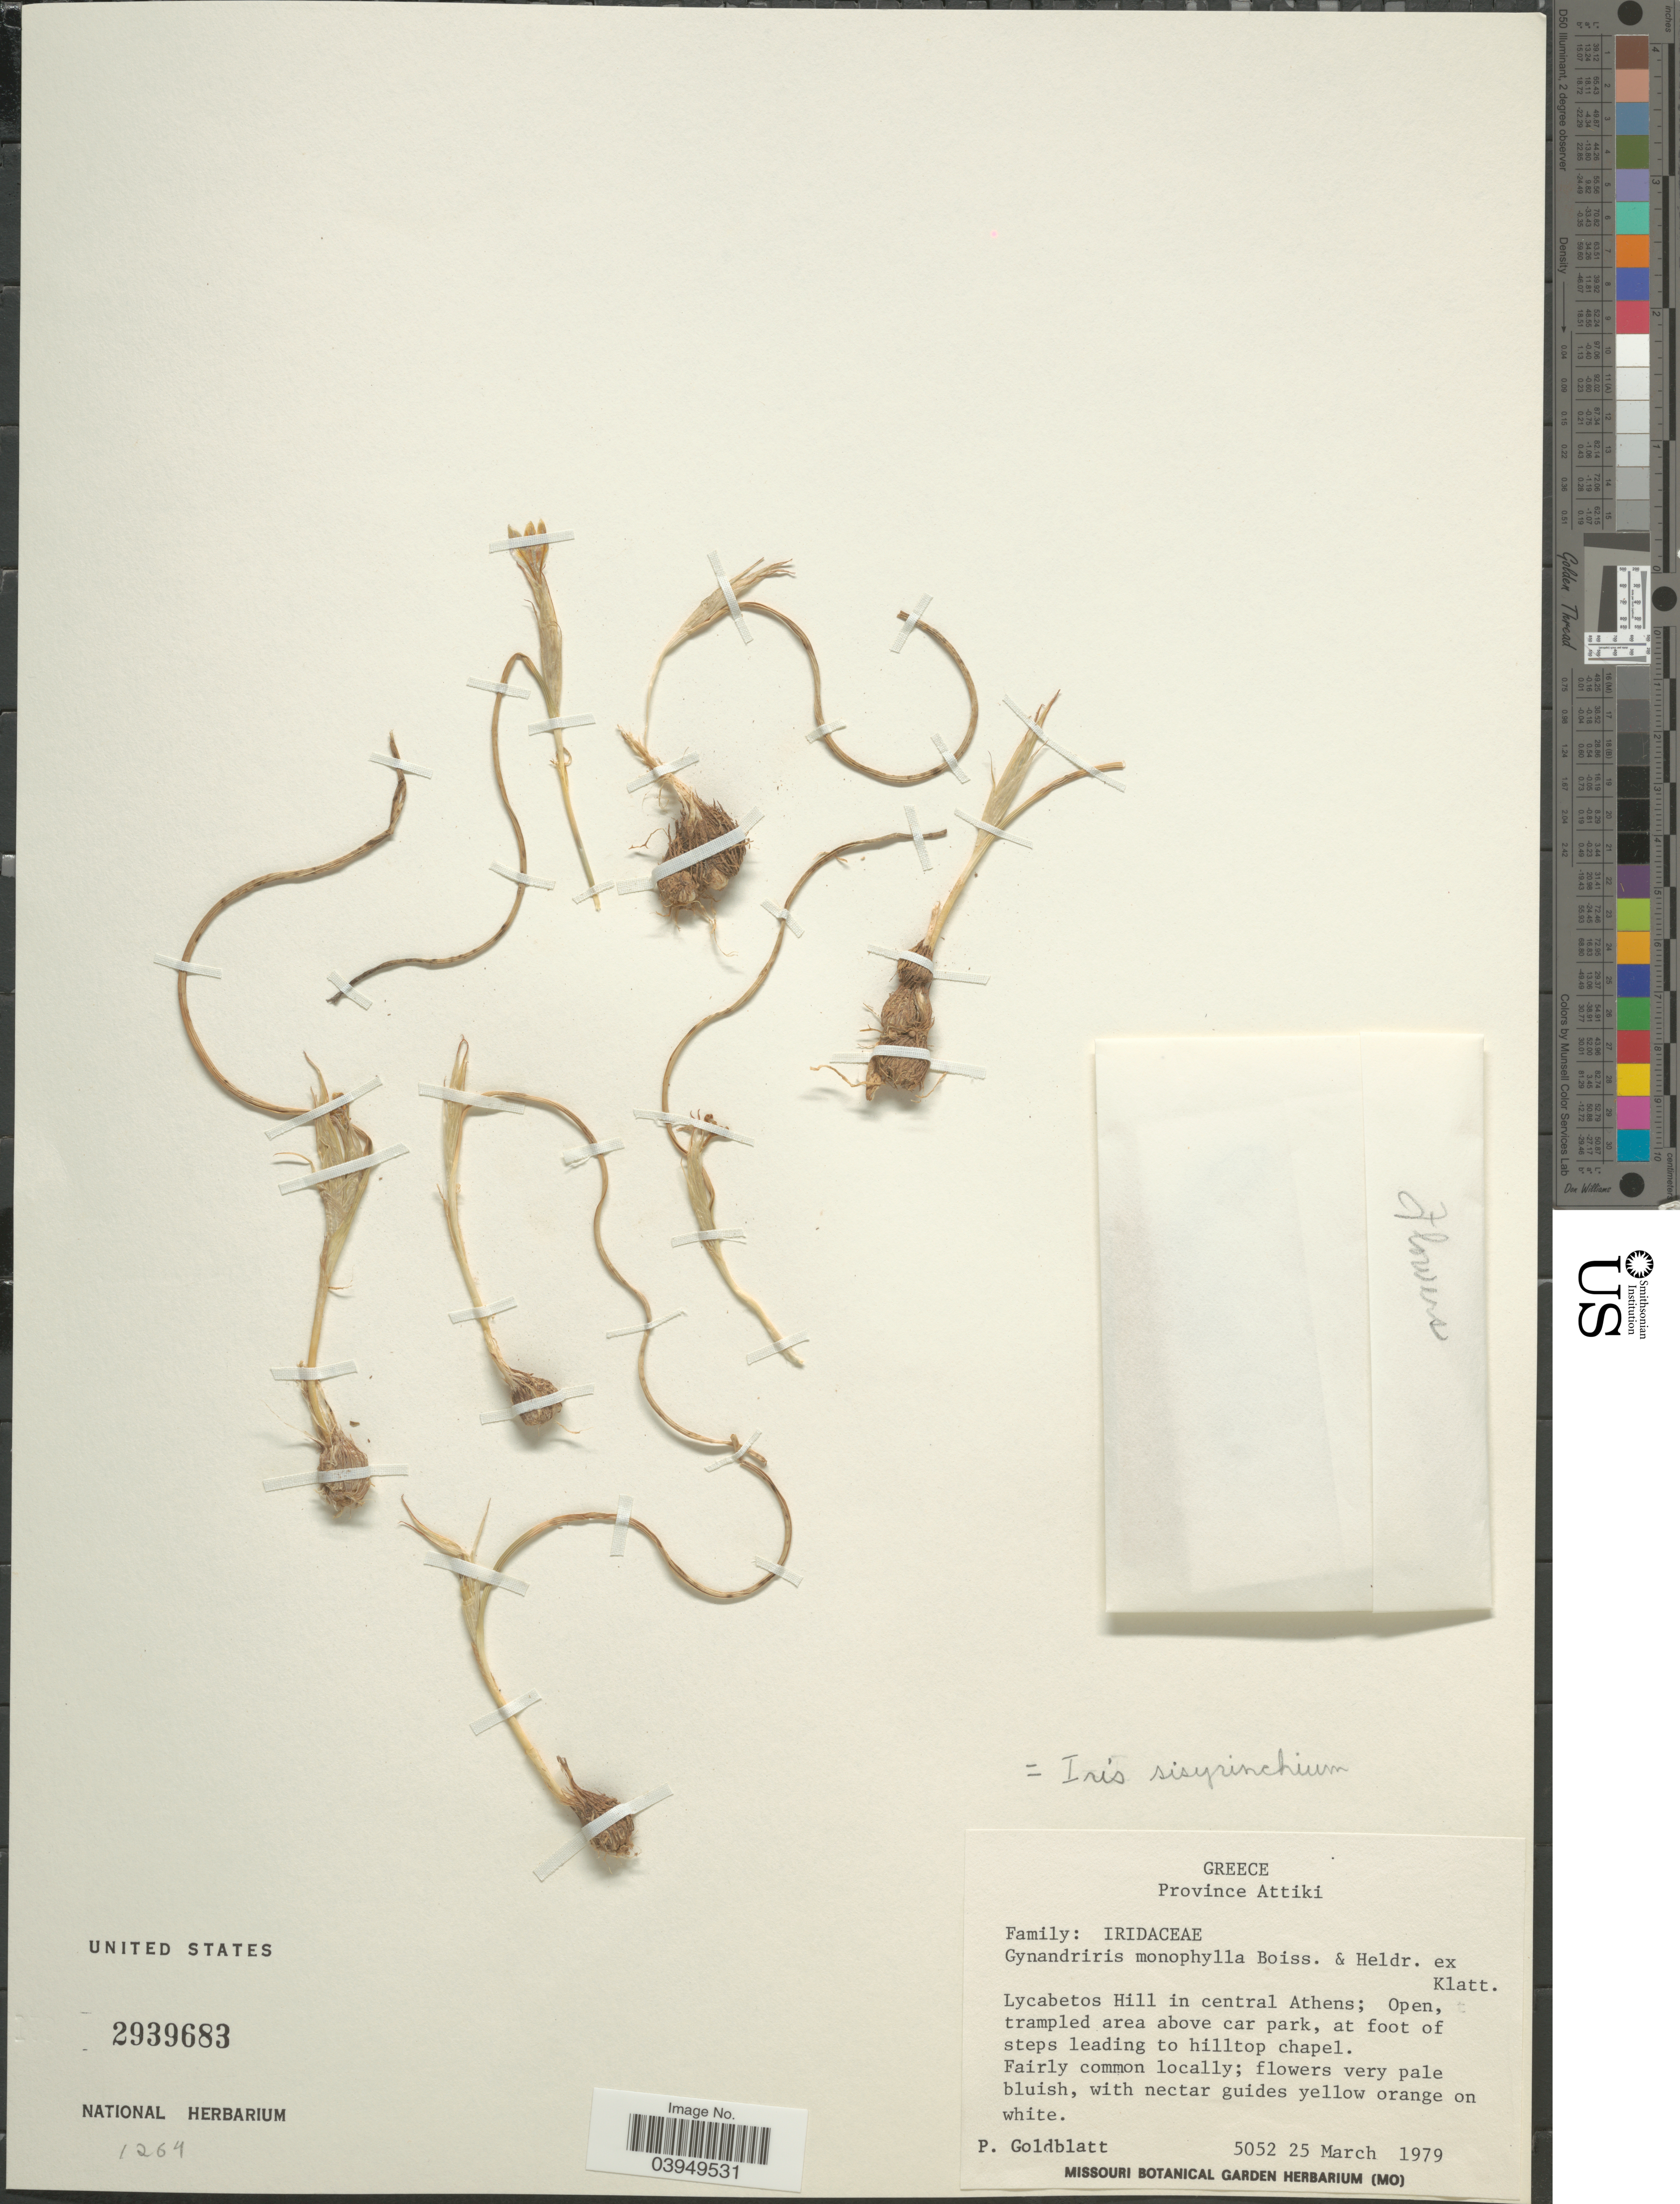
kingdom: Plantae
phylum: Tracheophyta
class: Liliopsida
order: Asparagales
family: Iridaceae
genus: Iris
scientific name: Iris sisyrinchium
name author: L.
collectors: P. Goldblatt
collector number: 5052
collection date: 1979-03-25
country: Greece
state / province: Attica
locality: Province Attiki. Lycabetos Hill in central Athens; open trampled area above car park, at foot of steps leading to hilltop chapel.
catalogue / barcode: US 2939683